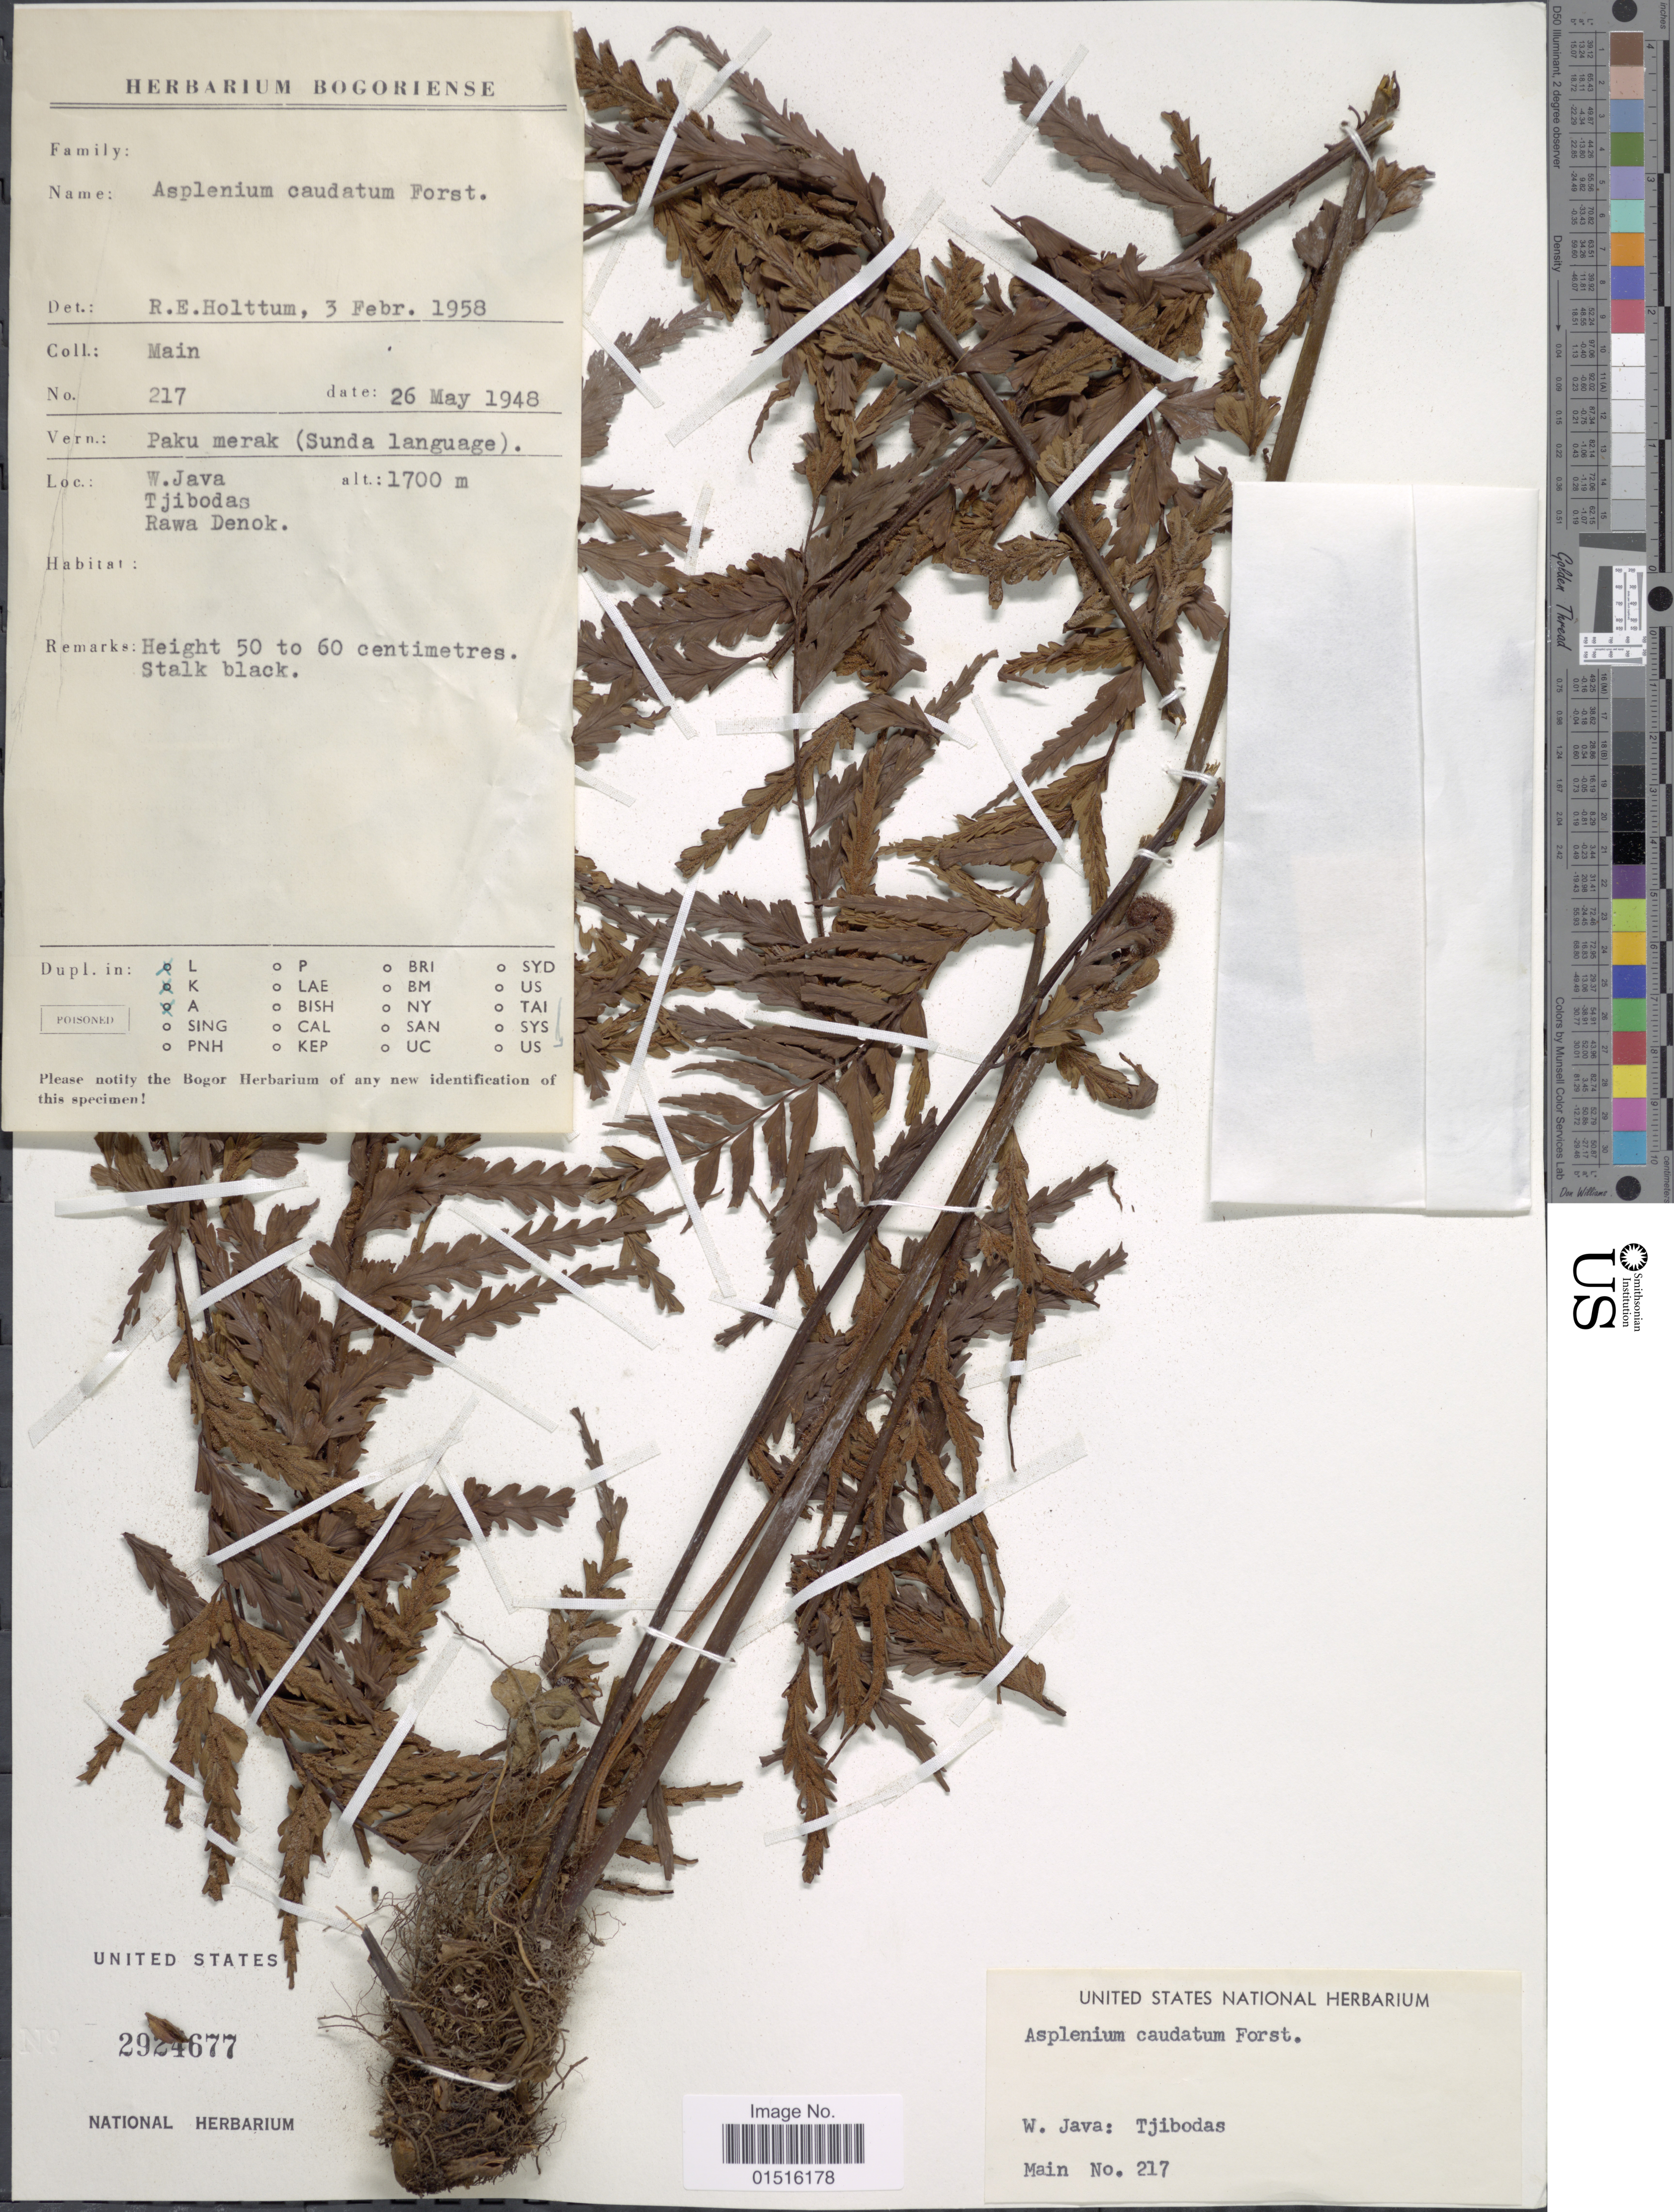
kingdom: Plantae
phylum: Tracheophyta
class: Polypodiopsida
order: Polypodiales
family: Aspleniaceae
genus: Asplenium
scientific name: Asplenium truncatum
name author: Blume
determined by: Salgado, A. E.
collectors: -. Main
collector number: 217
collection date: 1948-05-26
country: Indonesia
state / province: Java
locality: W. Java, Tjibodas, Rawa Denok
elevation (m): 1700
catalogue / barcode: US 2924677